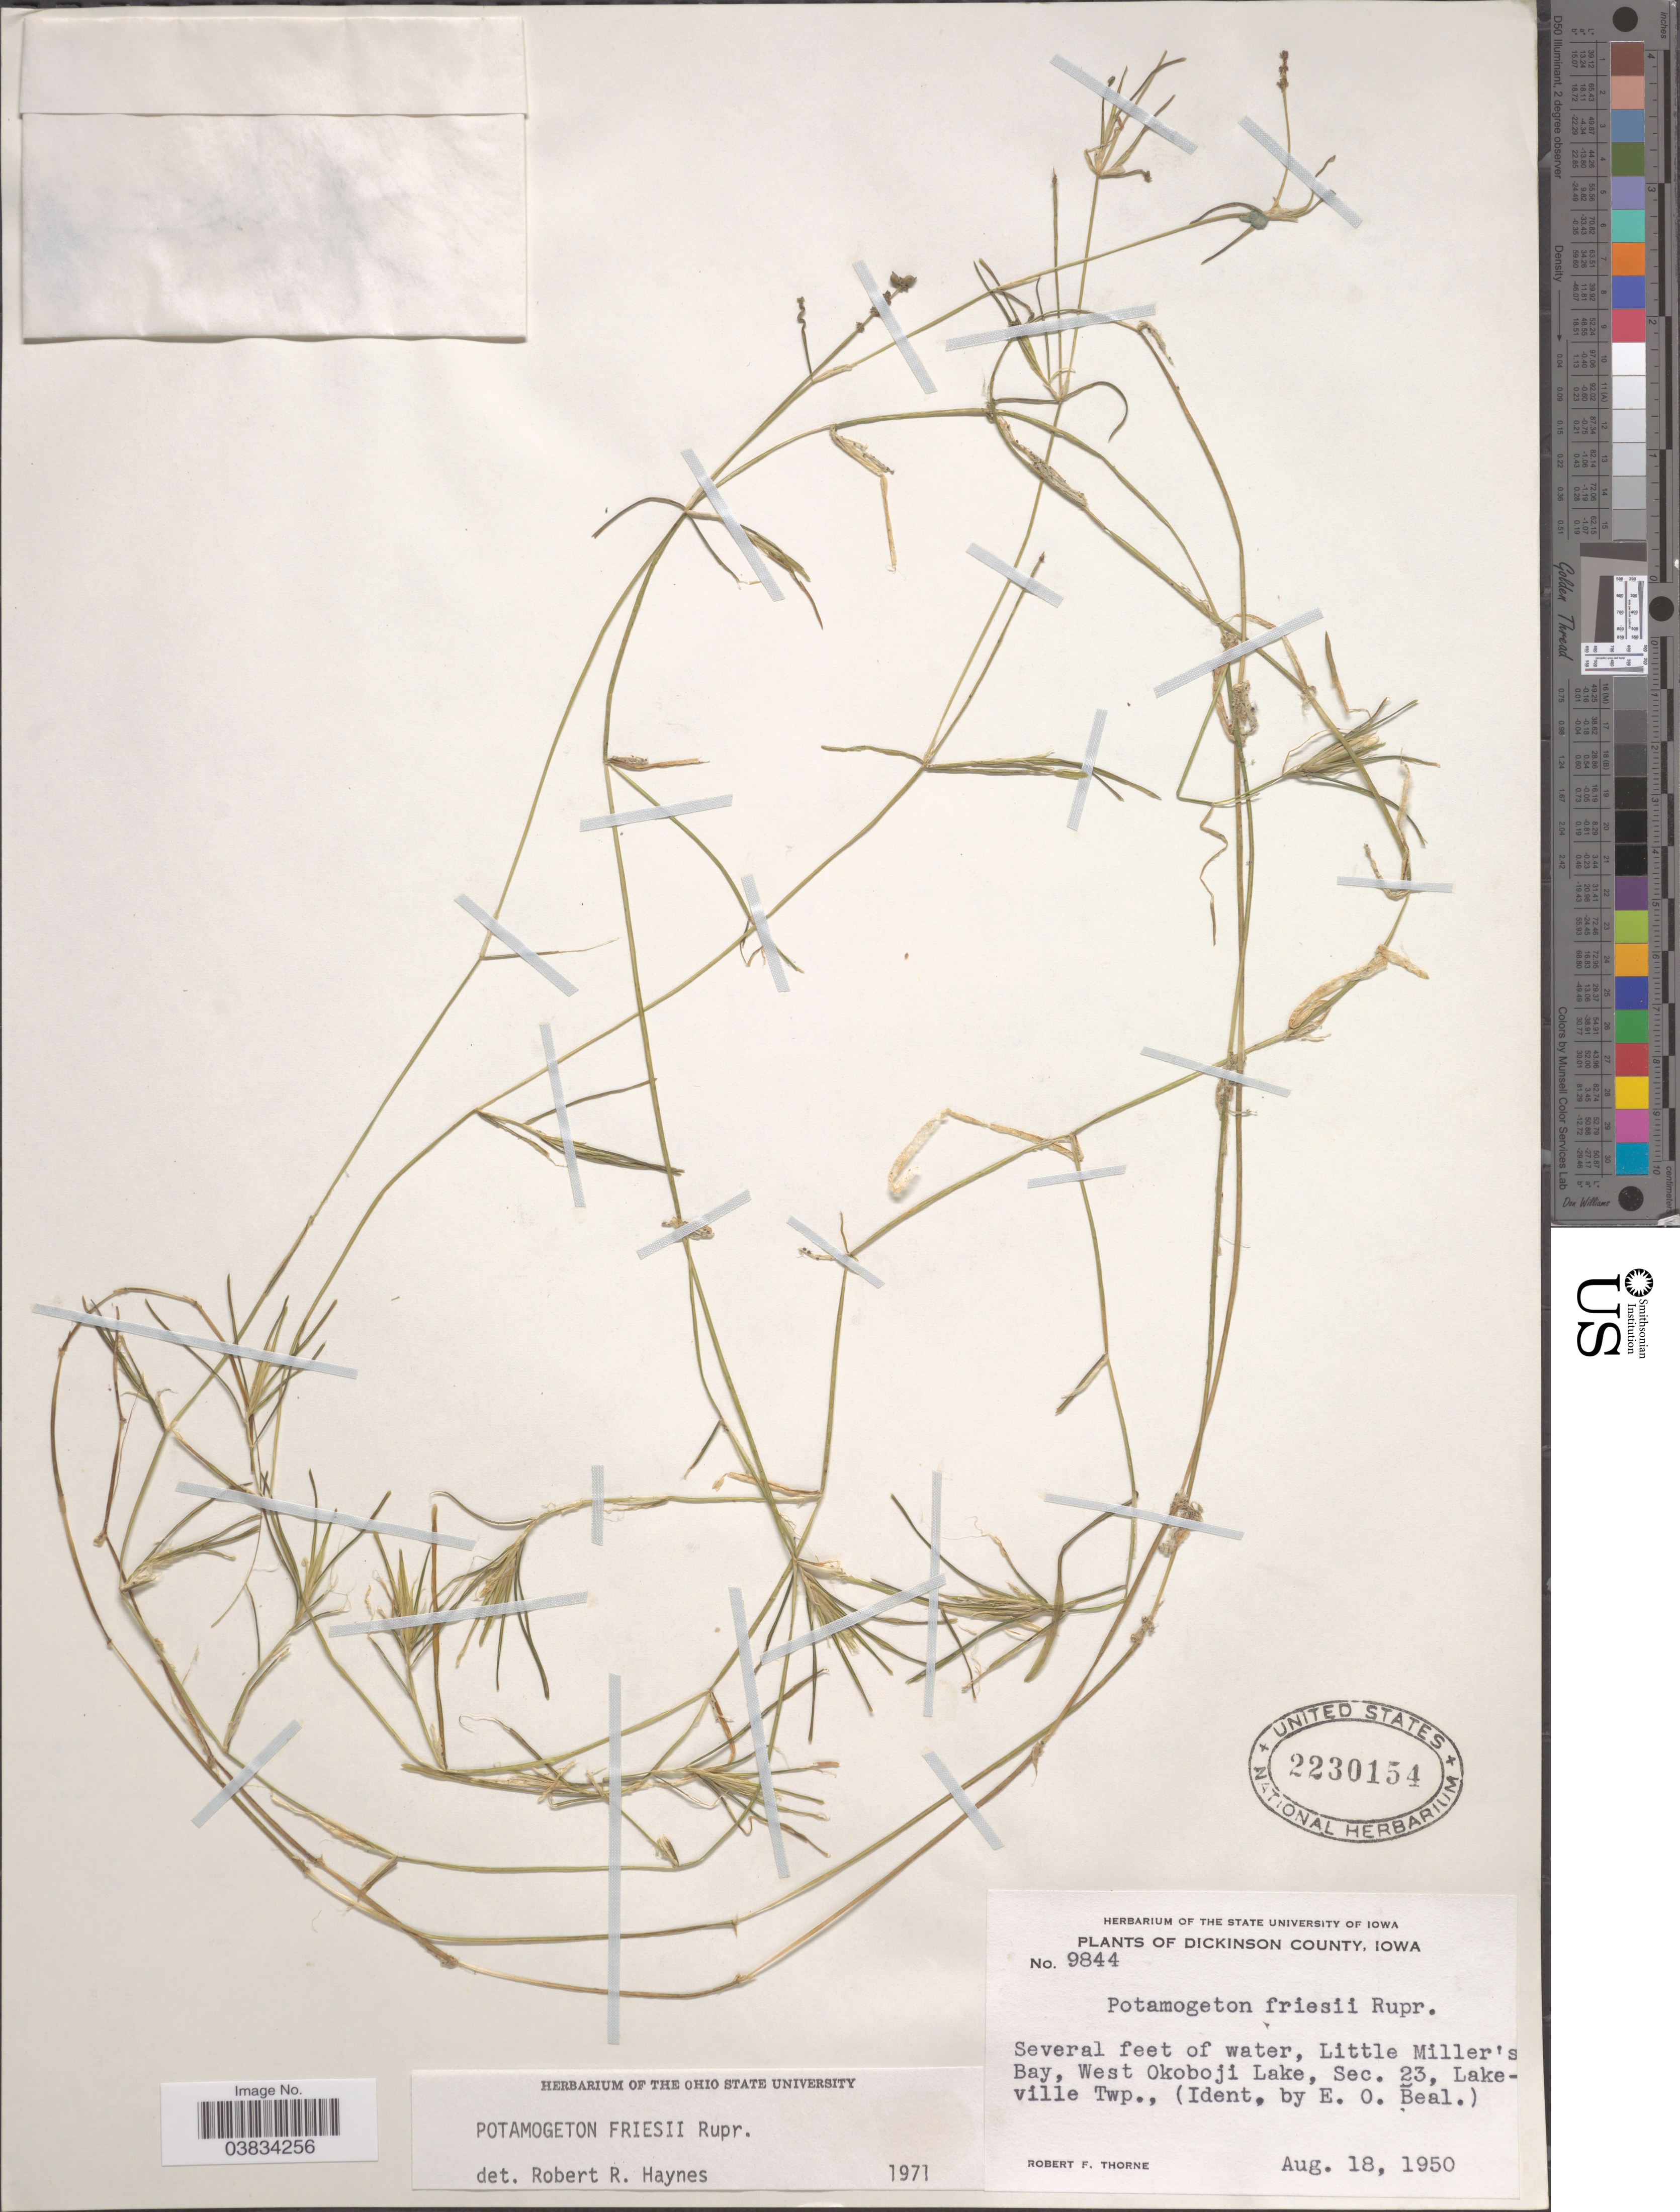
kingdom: Plantae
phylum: Tracheophyta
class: Liliopsida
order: Alismatales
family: Potamogetonaceae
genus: Potamogeton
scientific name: Potamogeton friesii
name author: Rupr.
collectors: R. F. Thorne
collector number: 9844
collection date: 1950-08-18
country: United States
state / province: Iowa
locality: Dickinson County. Little Miller's Bay, West Okoboji Lake, Sec. 23, Lakeville Twp.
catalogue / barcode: US 2230154